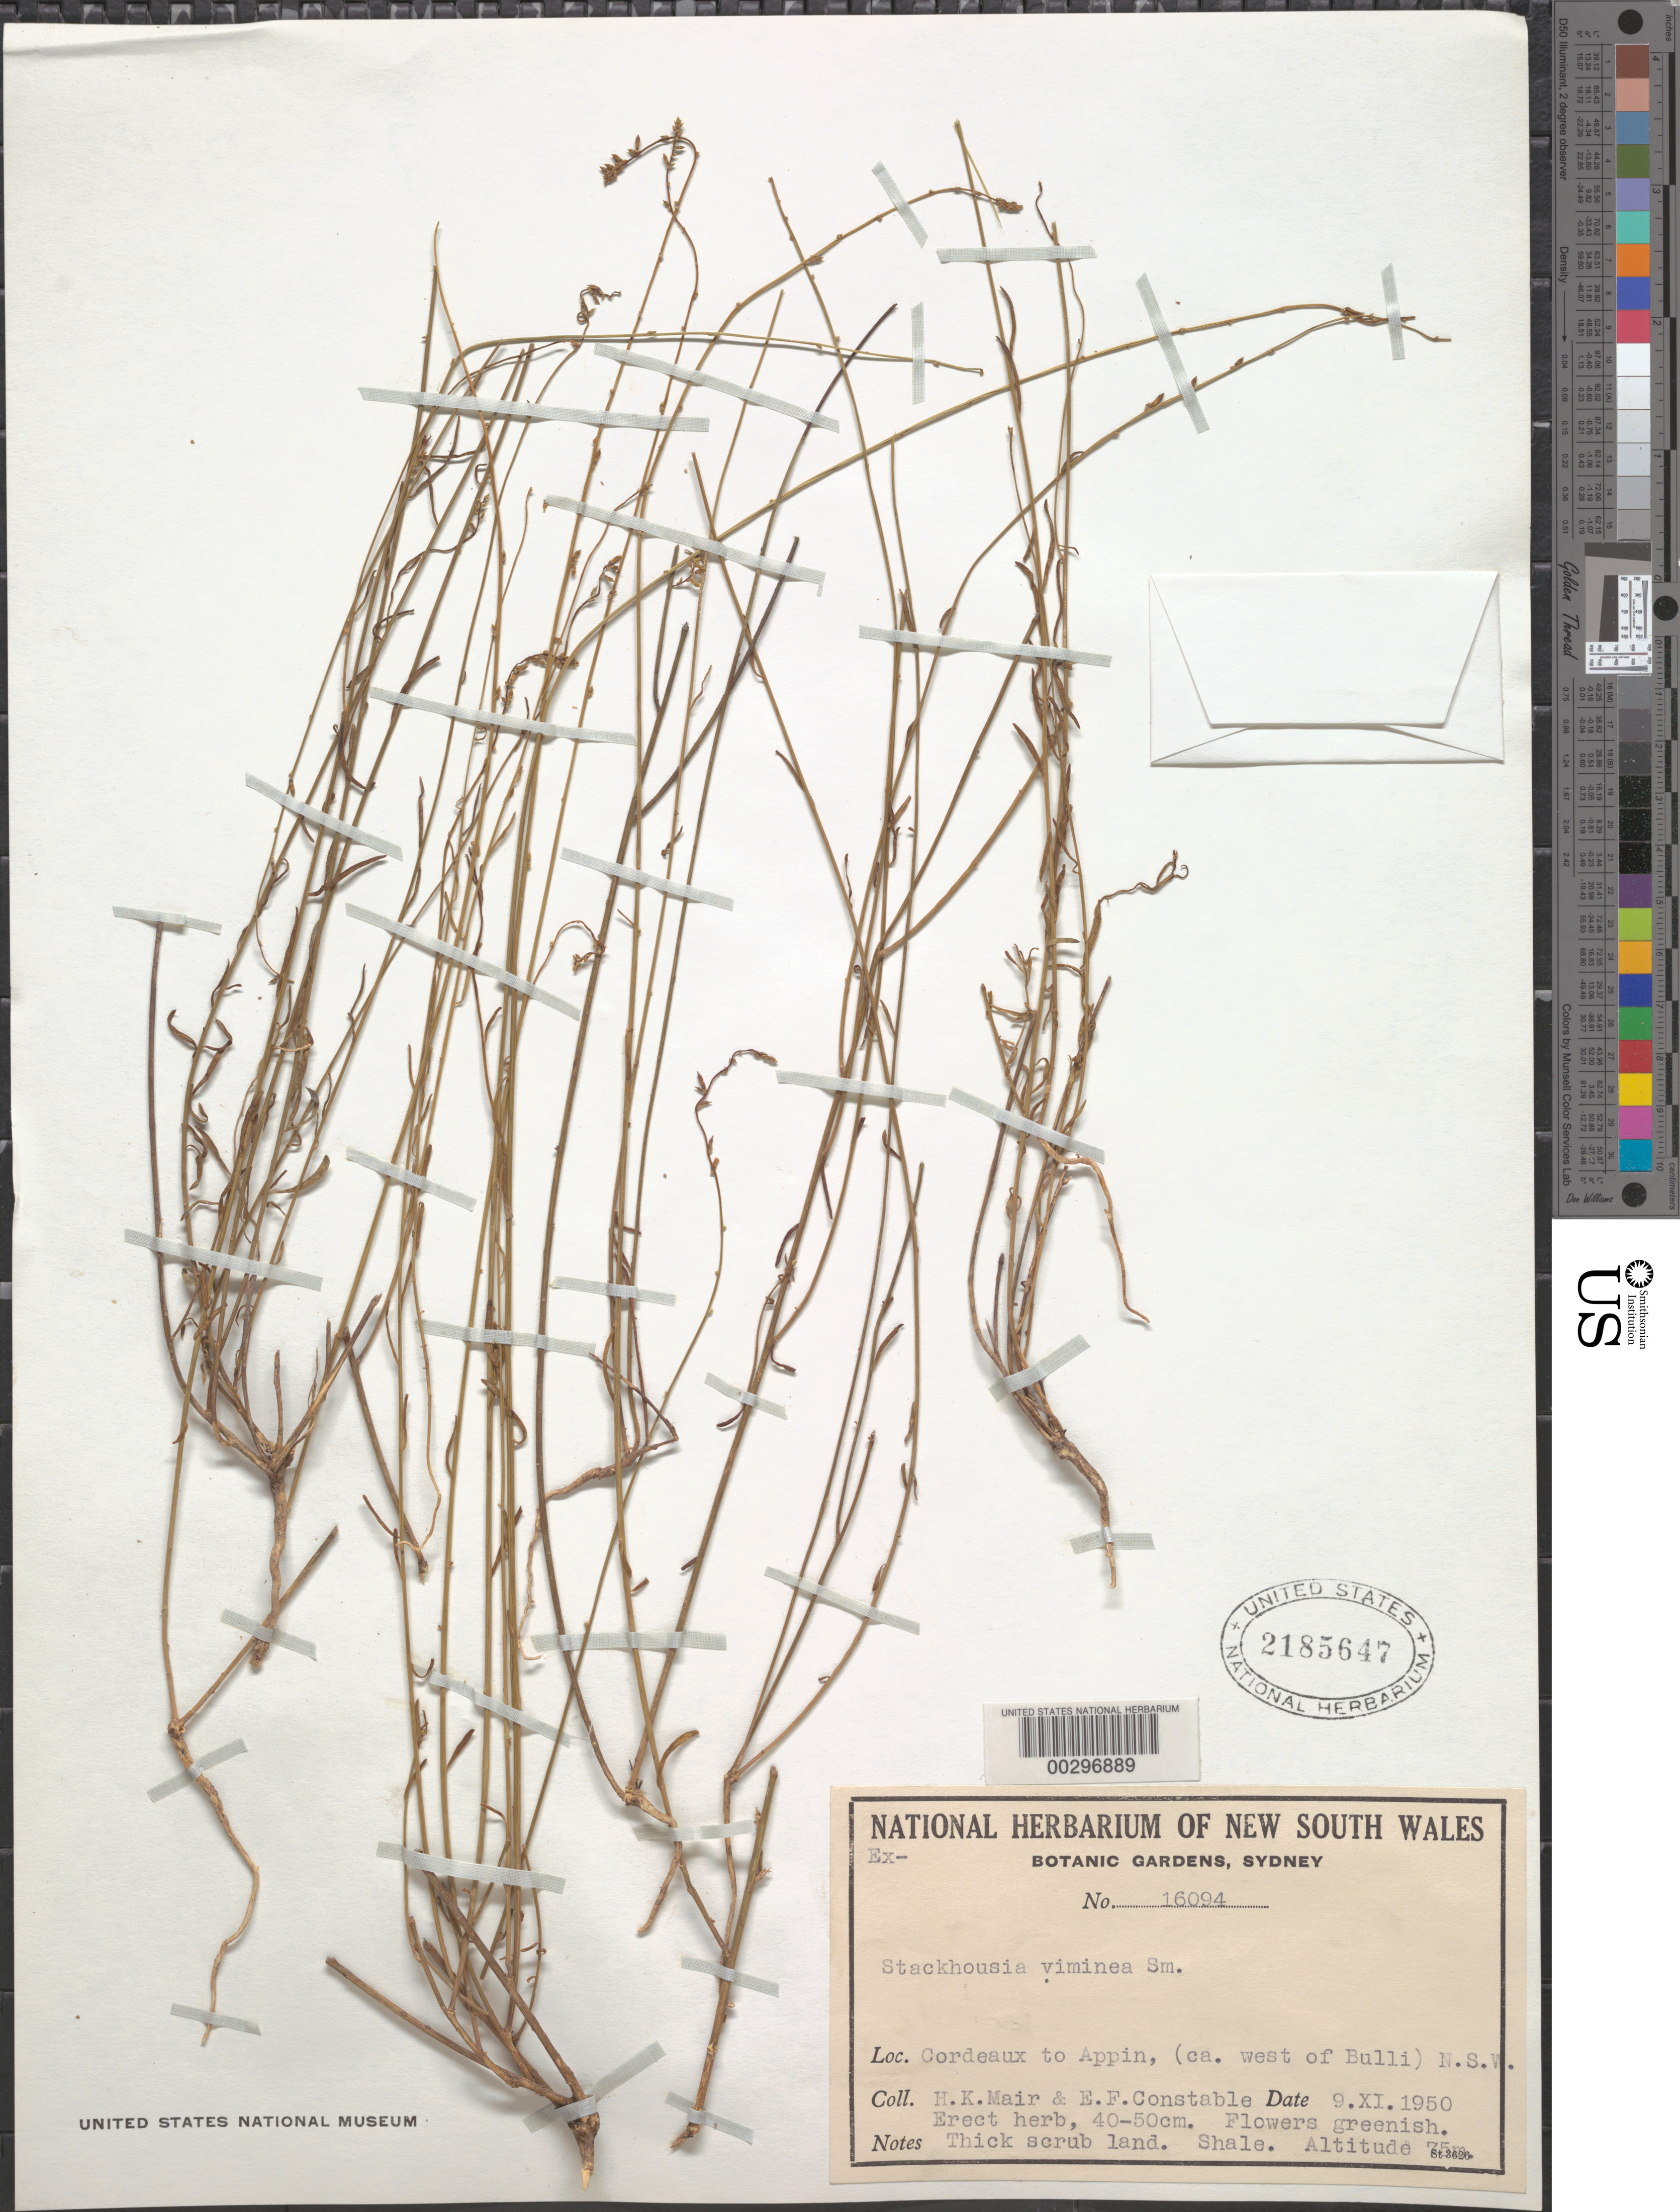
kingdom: Plantae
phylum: Tracheophyta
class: Magnoliopsida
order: Celastrales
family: Celastraceae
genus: Stackhousia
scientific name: Stackhousia viminea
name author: Small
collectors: H. Mair & E. F. Constable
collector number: Ex Herb. Nsw 16094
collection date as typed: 09 Nov 1950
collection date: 1950-11-09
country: Australia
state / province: New South Wales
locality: Cordeaux to appin (ca. w of bulli)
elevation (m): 75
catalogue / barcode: US 2185647